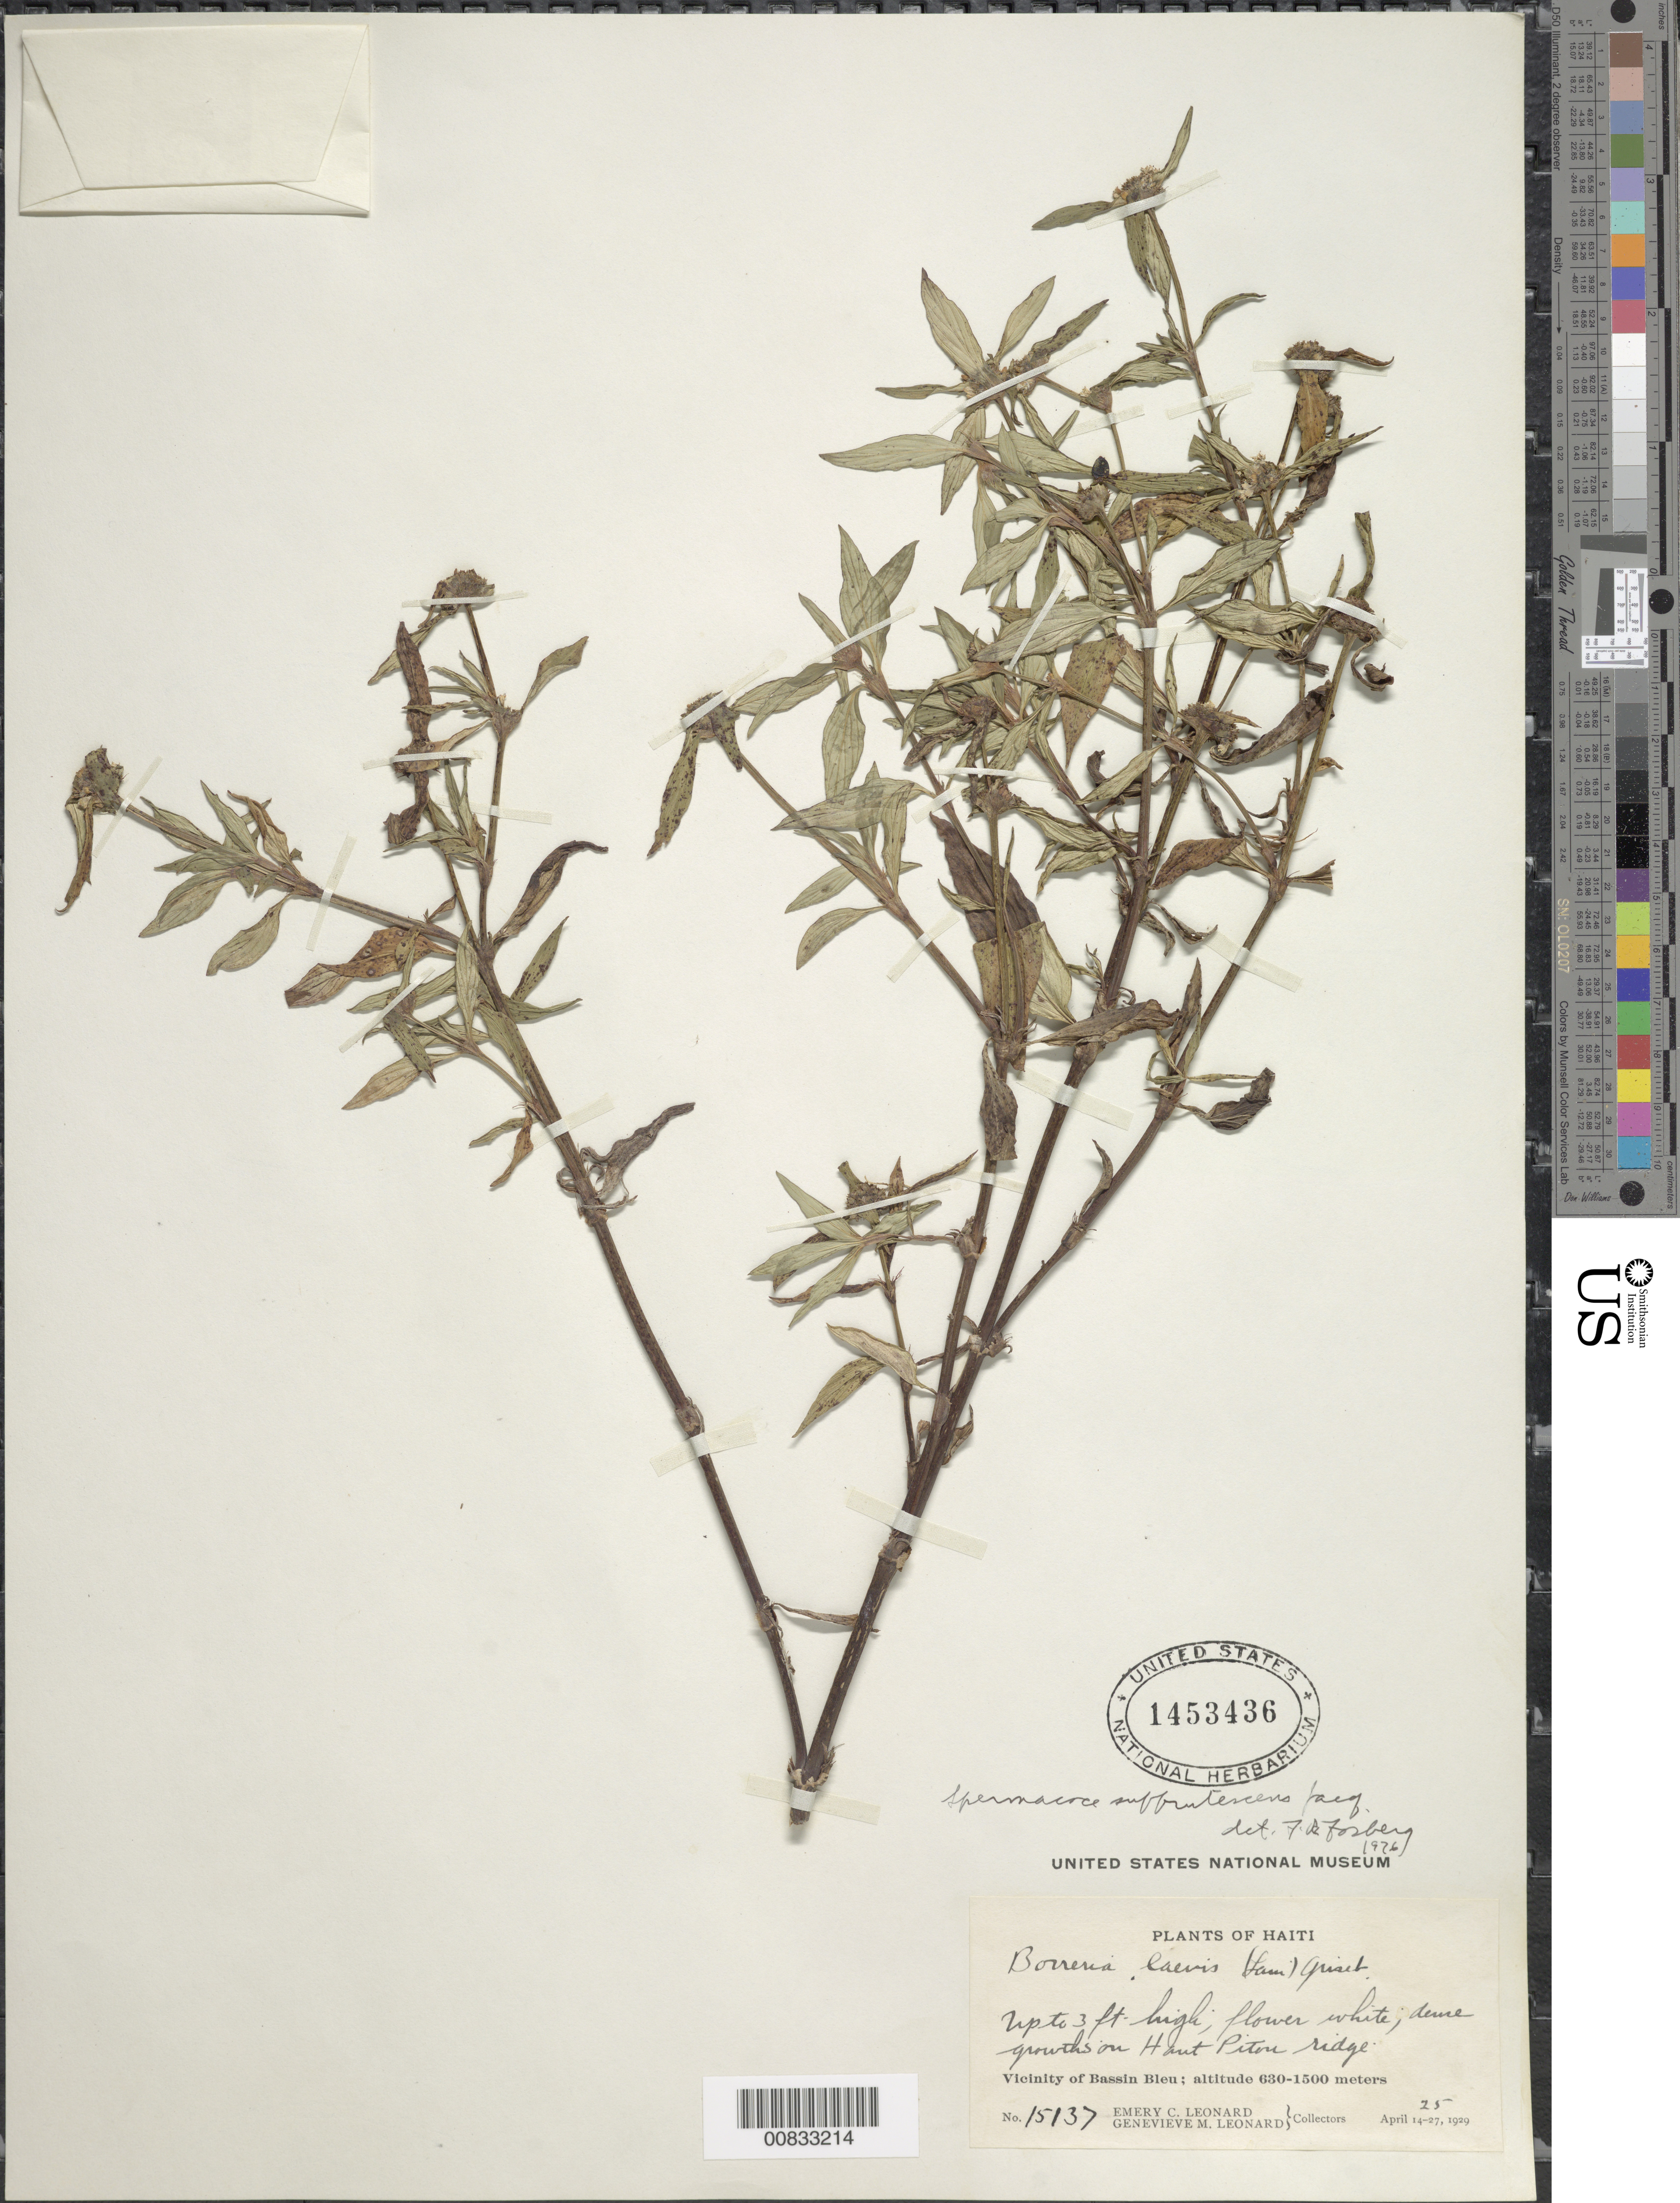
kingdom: Plantae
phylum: Tracheophyta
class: Magnoliopsida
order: Gentianales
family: Rubiaceae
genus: Spermacoce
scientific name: Spermacoce remota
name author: Lam.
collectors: E. C. Leonard & G. M. Leonard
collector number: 15137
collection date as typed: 25 Apr 1929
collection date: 1929-04-25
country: Haiti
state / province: Nord-Ouest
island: Hispaniola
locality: Vicinity of Bassin Bleu, Haut Piton Ridge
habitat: Dense growths on ridge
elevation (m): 630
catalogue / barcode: US 1453436